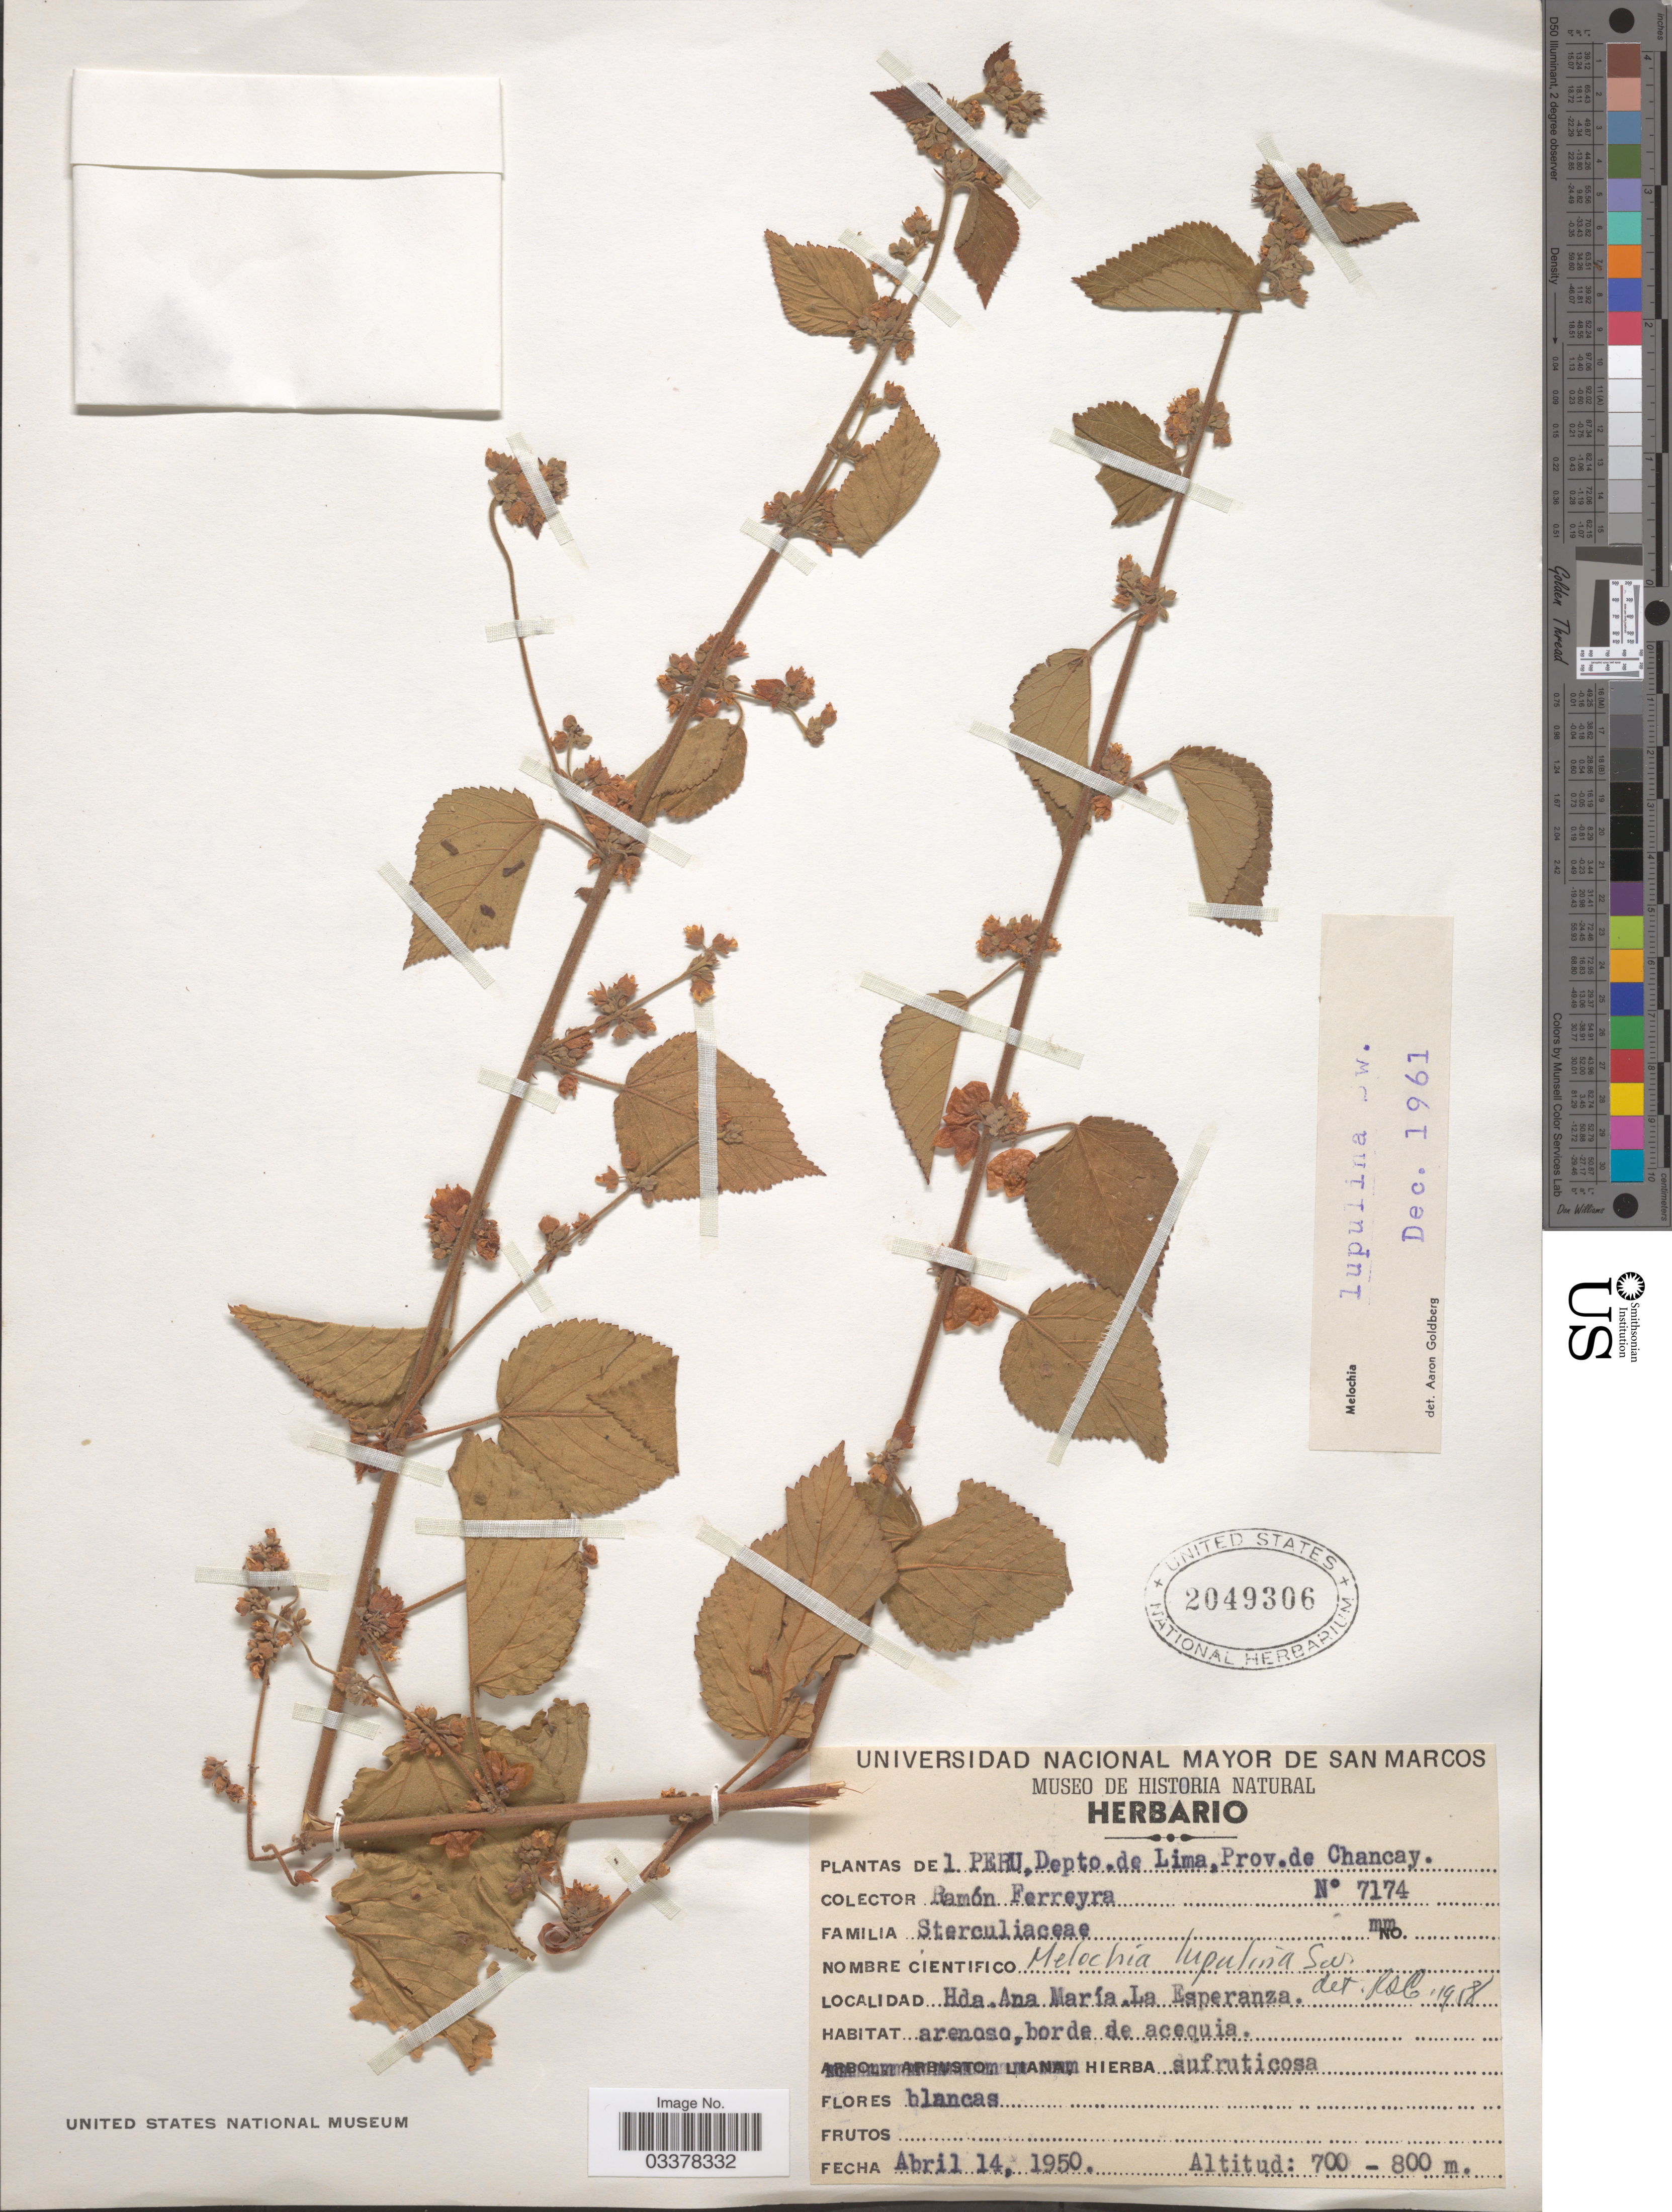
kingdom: Plantae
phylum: Tracheophyta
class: Magnoliopsida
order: Malvales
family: Malvaceae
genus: Melochia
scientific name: Melochia lupulina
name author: Sw.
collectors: R. A. Ferreyra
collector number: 7174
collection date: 1950-04-14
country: Peru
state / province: Lima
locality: Depto. de Lima, Prov. de Chancay. Hda. Ana María, La Esperanza.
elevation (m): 700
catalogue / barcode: US 2049306